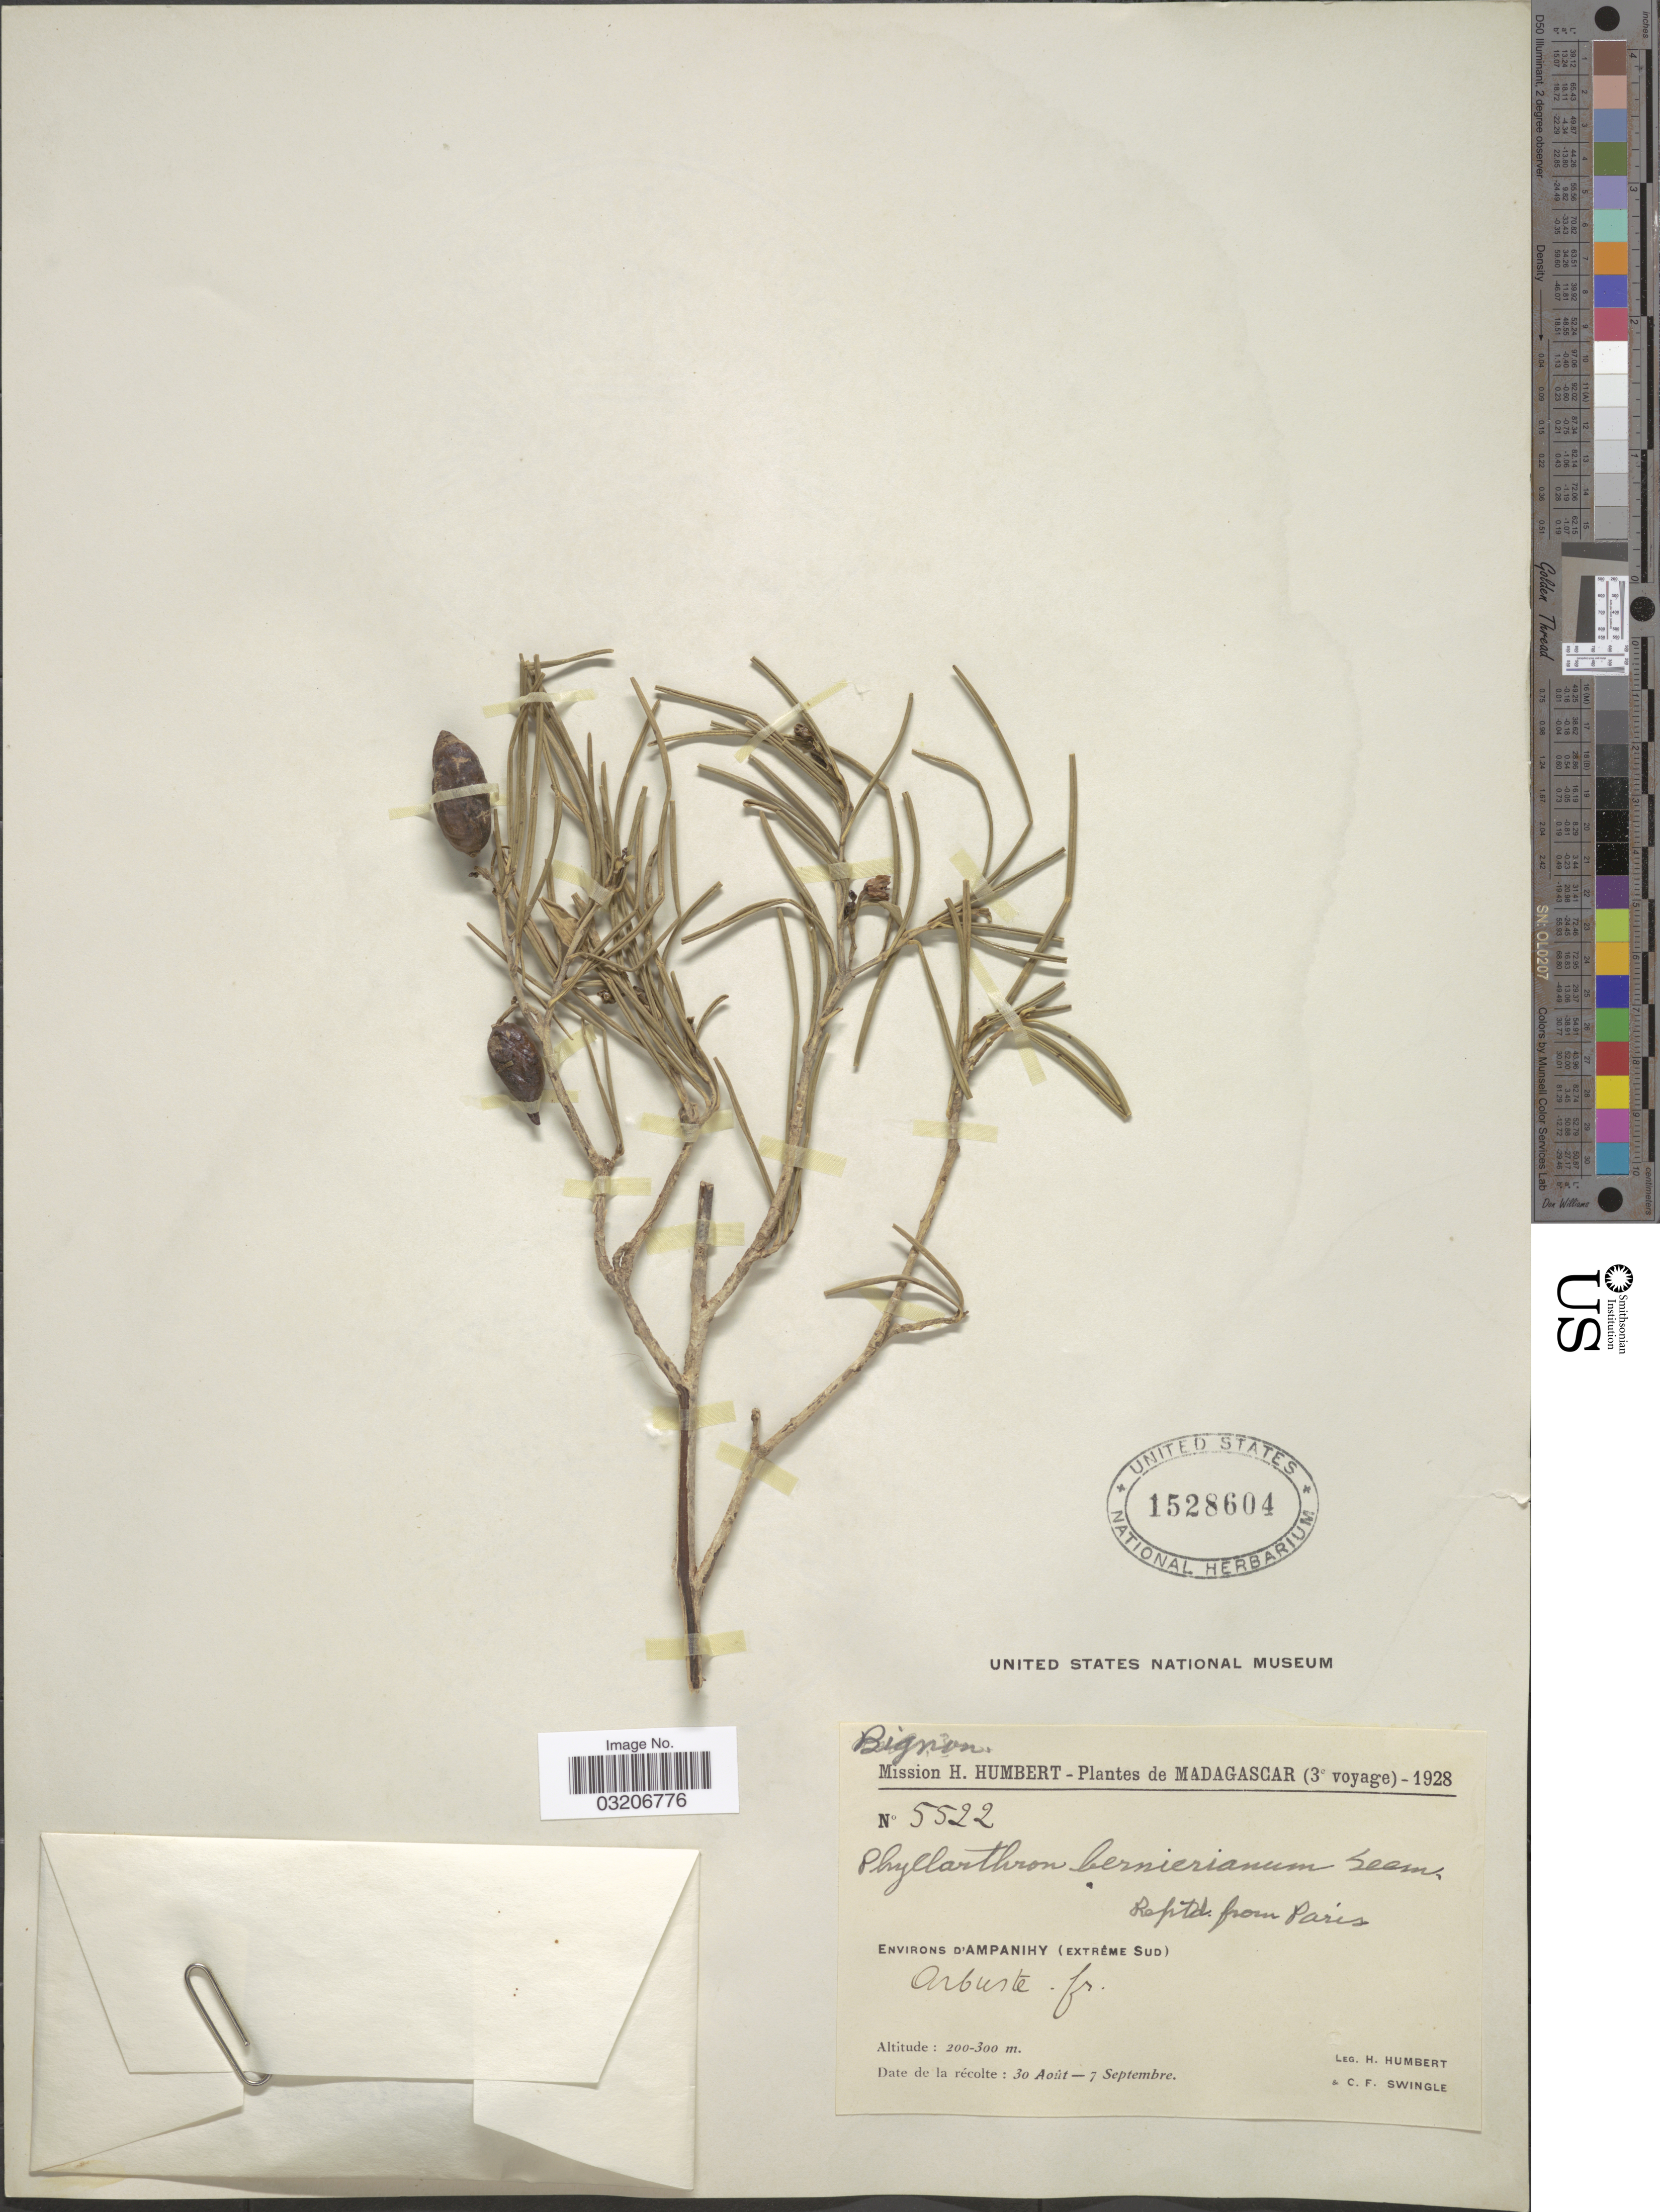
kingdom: Plantae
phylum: Tracheophyta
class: Magnoliopsida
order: Lamiales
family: Bignoniaceae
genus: Phyllarthron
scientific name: Phyllarthron bernierianum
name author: Seem.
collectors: H. Humbert & C. Swingle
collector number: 5522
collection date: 1928-08-30/1928-09-07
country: Madagascar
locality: Environs d'Ampanihy (Extrème Sud)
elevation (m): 200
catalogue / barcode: US 1528604